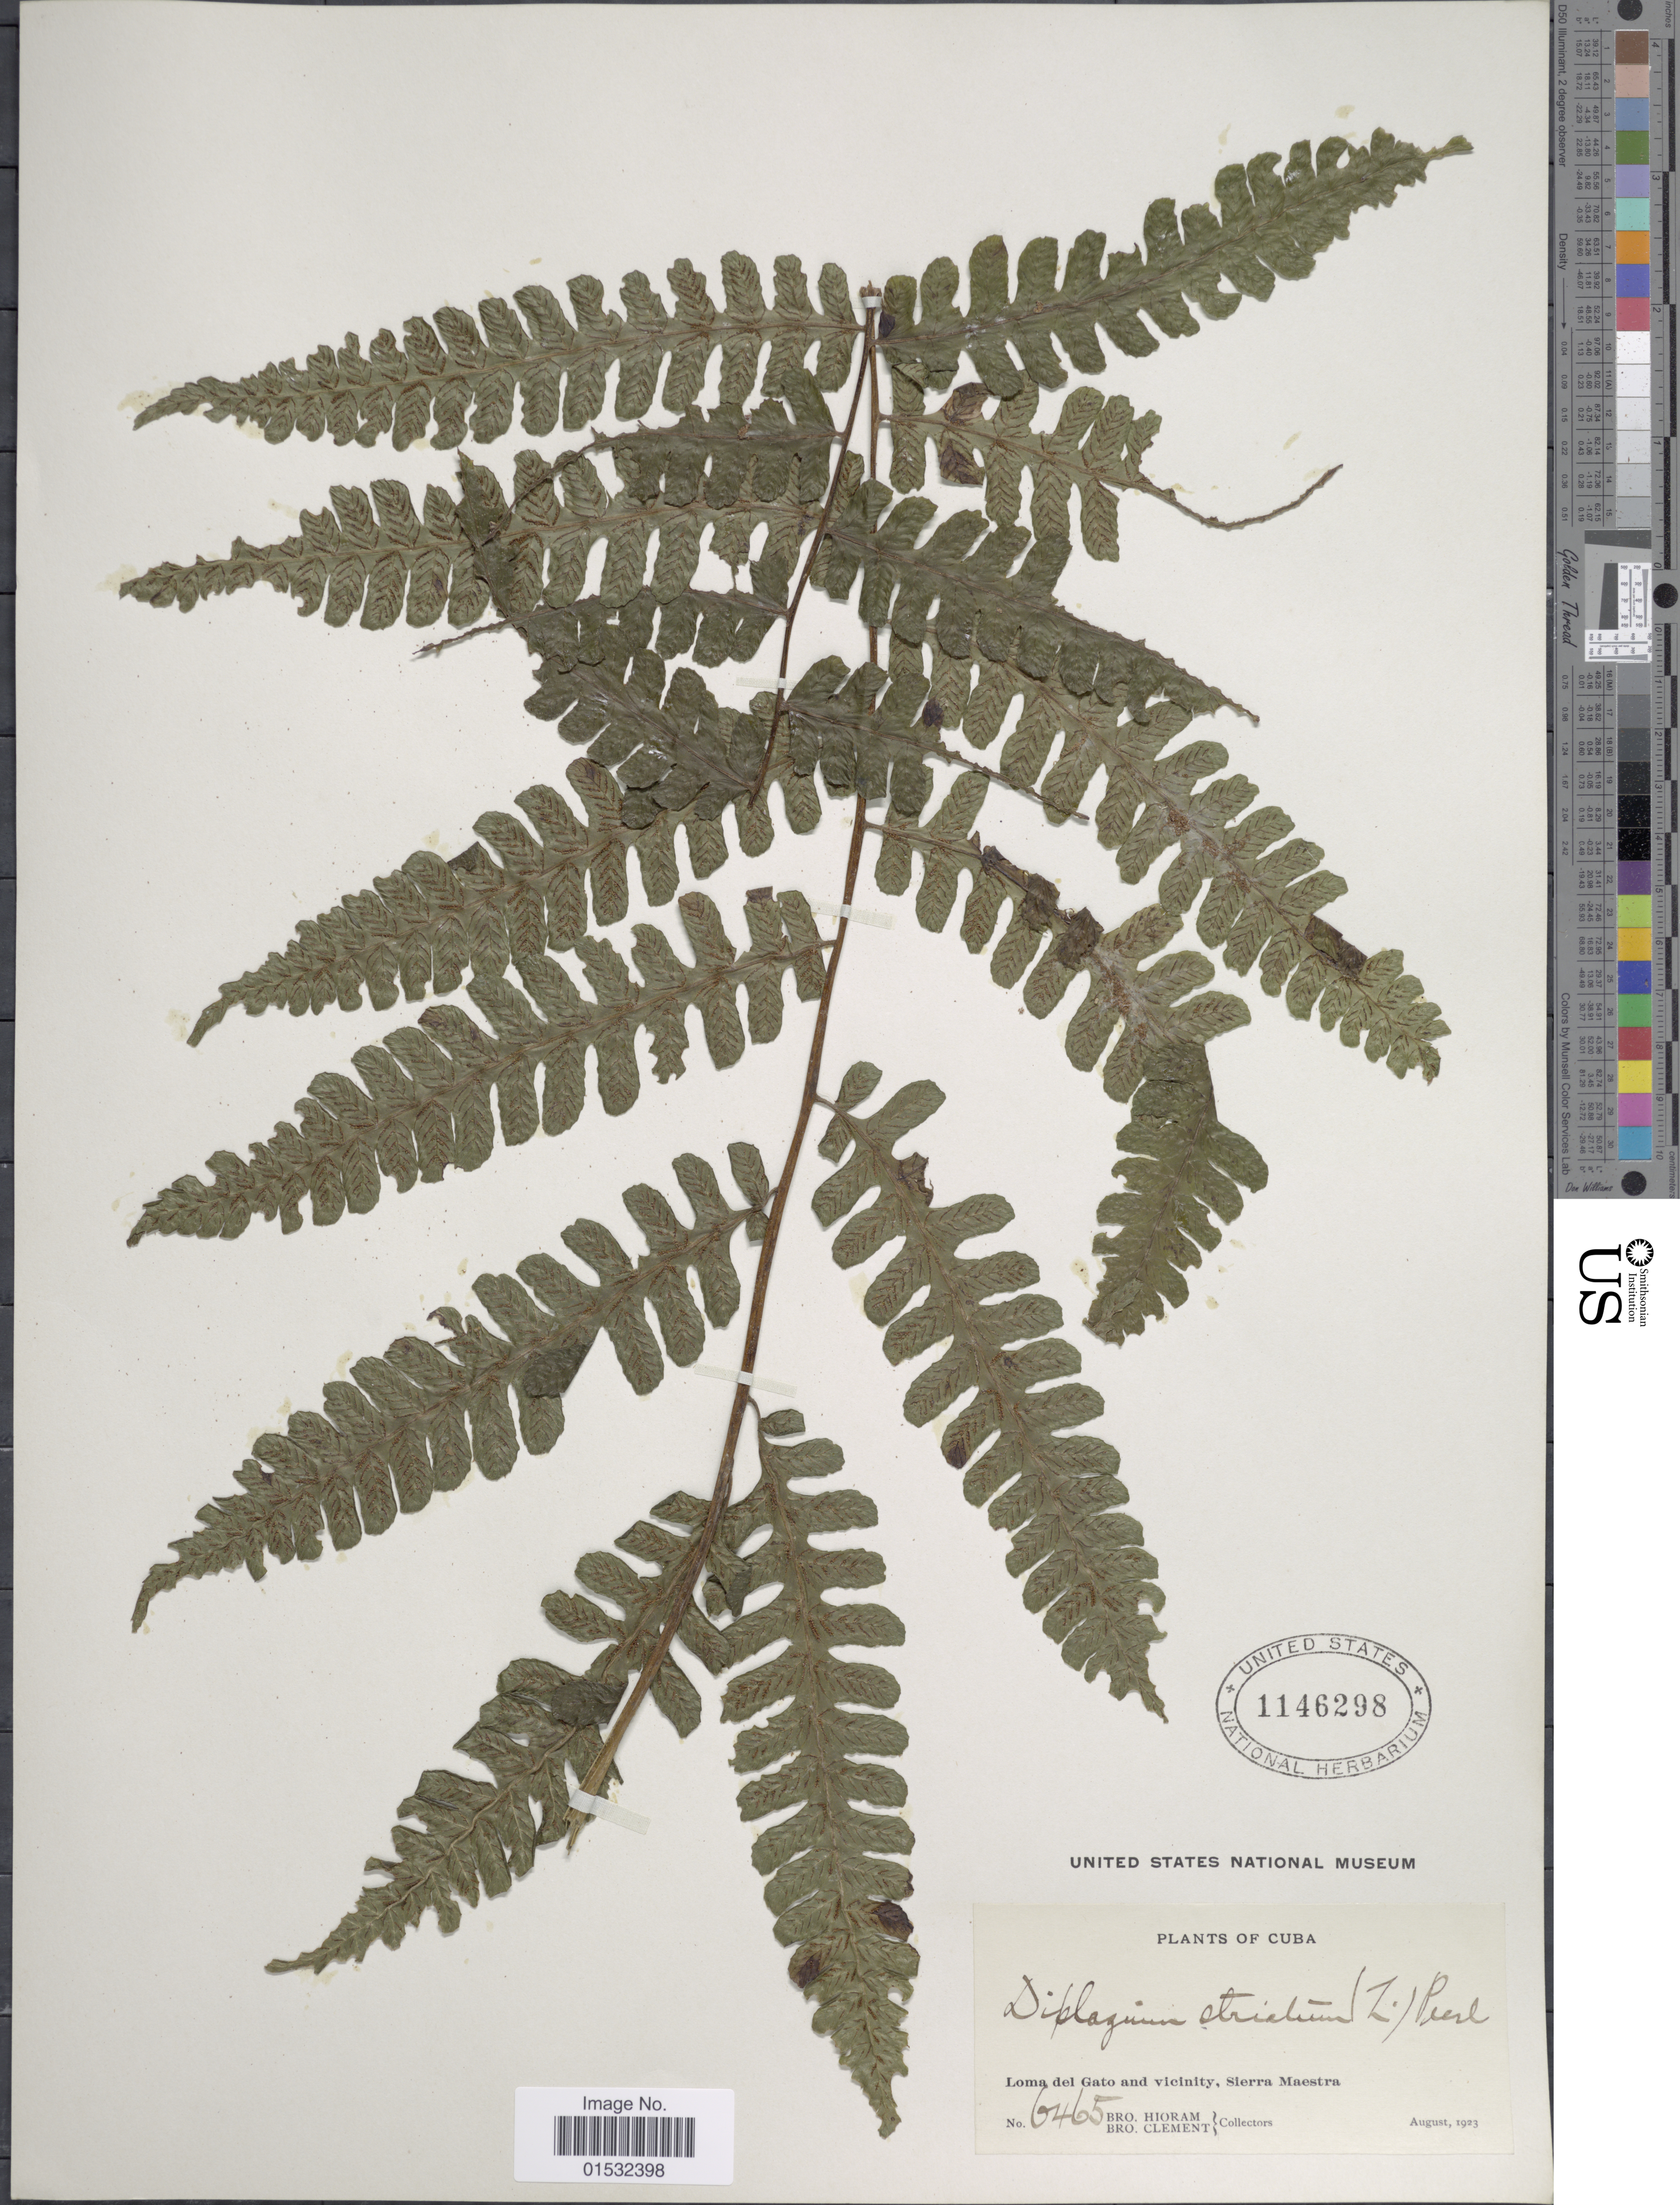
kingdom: Plantae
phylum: Tracheophyta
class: Polypodiopsida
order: Polypodiales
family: Athyriaceae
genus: Diplazium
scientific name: Diplazium striatum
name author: (L.) C. Presl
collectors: Bro. Hioram & B. Clement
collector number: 6465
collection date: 1923-08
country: Cuba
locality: Loma del Gato and vicinity, Sierra Maestra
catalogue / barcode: US 1146298